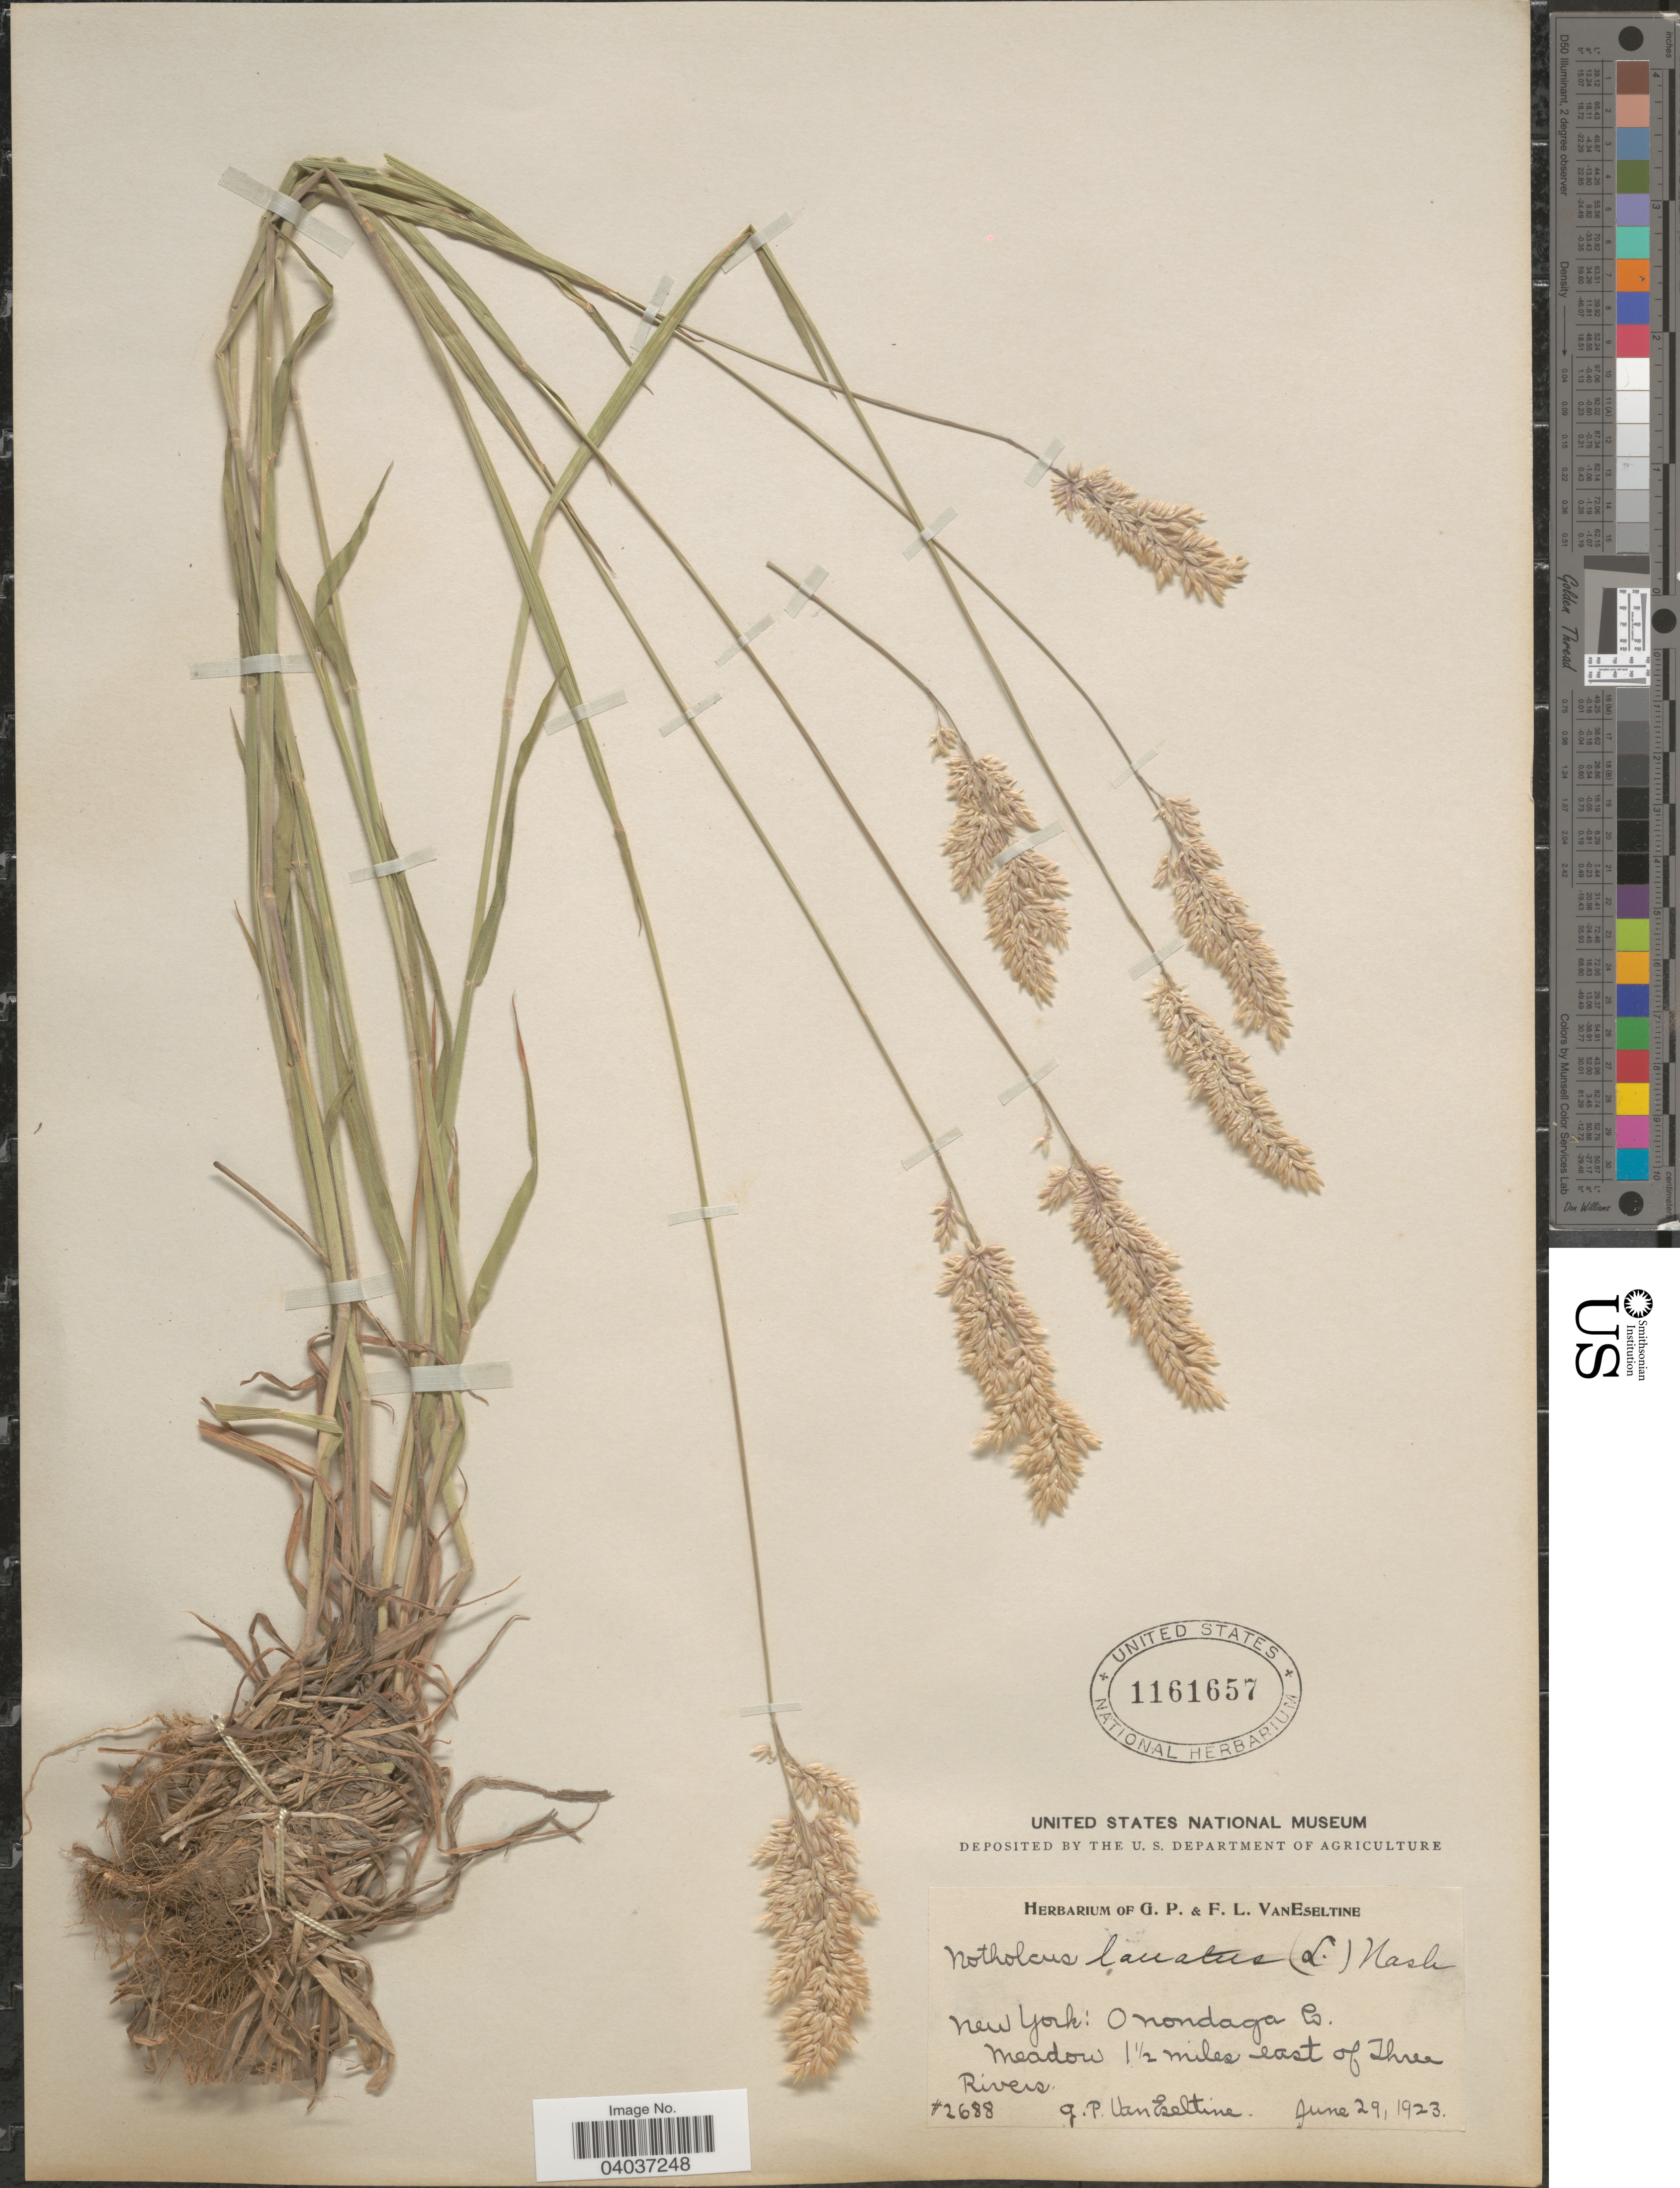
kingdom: Plantae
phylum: Tracheophyta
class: Liliopsida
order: Poales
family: Poaceae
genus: Holcus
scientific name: Holcus lanatus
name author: L.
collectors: G. P. Van Eseltine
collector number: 2688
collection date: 1923-06-29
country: United States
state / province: New York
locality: Onondaga Co. Meadow 1½ miles east of Three Rivers.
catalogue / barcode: US 1161657